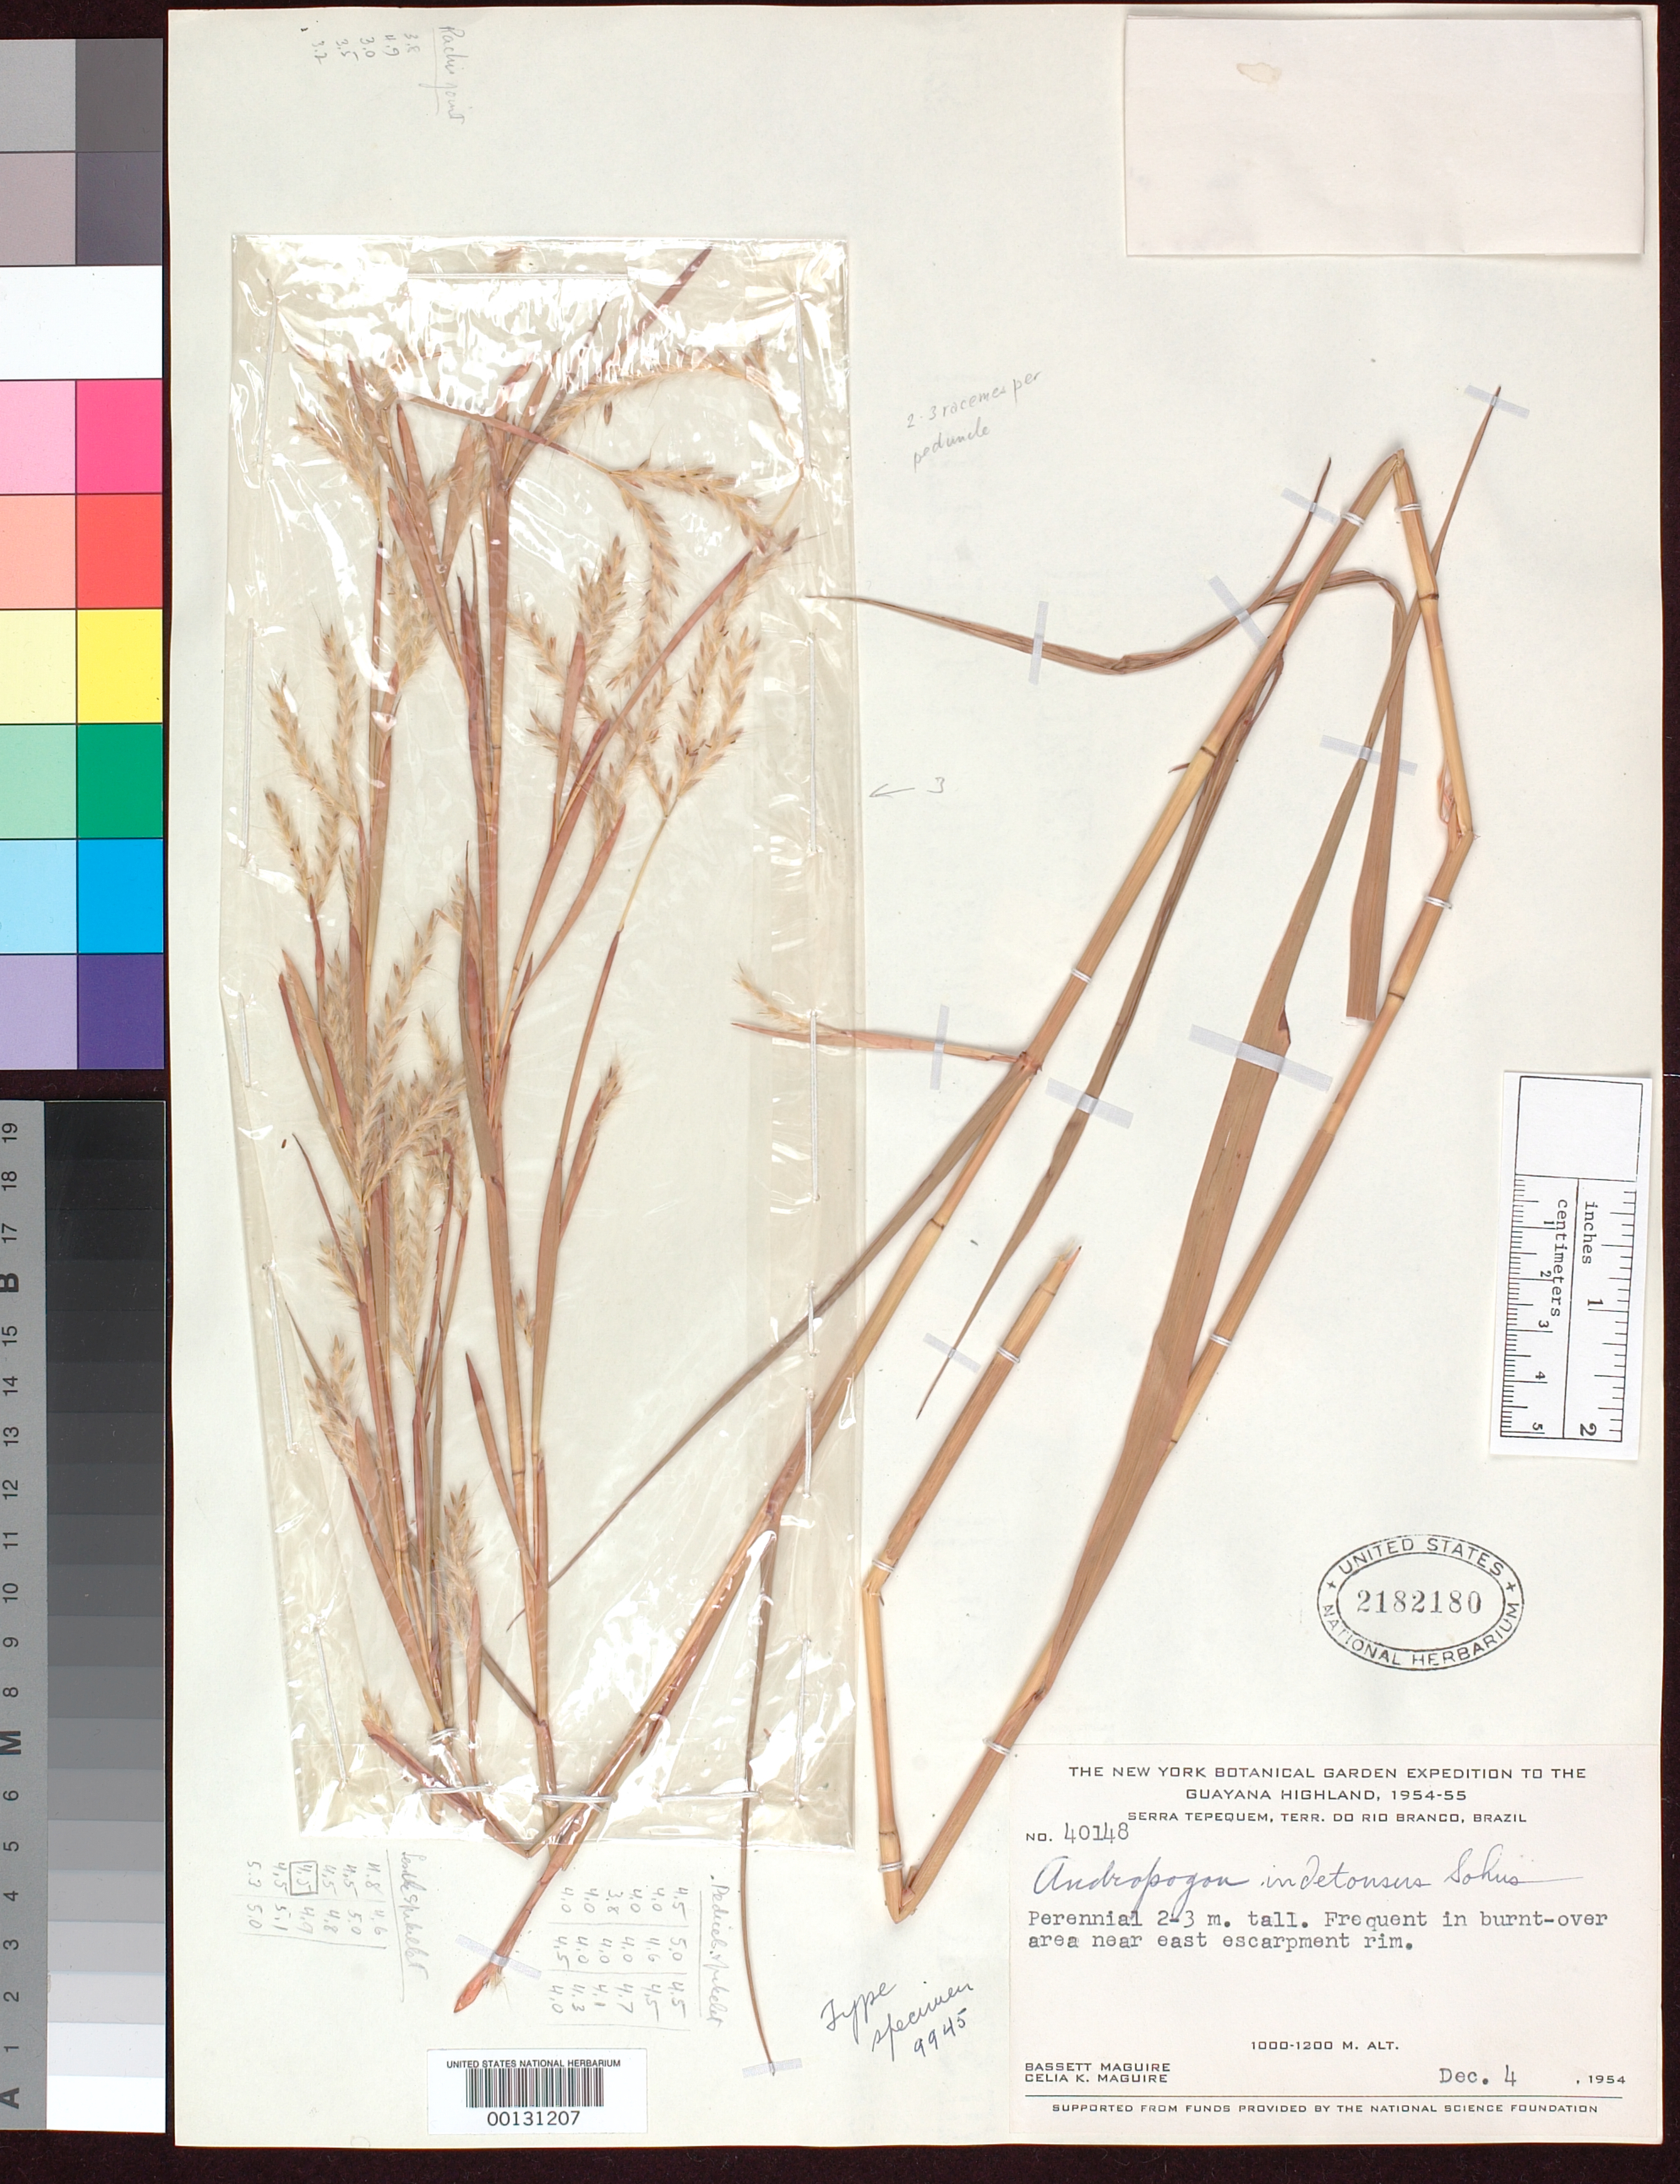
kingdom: Plantae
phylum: Tracheophyta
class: Liliopsida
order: Poales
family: Poaceae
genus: Andropogon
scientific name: Andropogon indetonsus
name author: Sohns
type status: Holotype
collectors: B. Maguire & C. K. Maguire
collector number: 40148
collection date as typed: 04 Dec 1954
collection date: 1954-12-04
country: Brazil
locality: Serra Tepequem, Terr. do Rio Branco.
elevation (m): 1000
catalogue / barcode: US 2182180